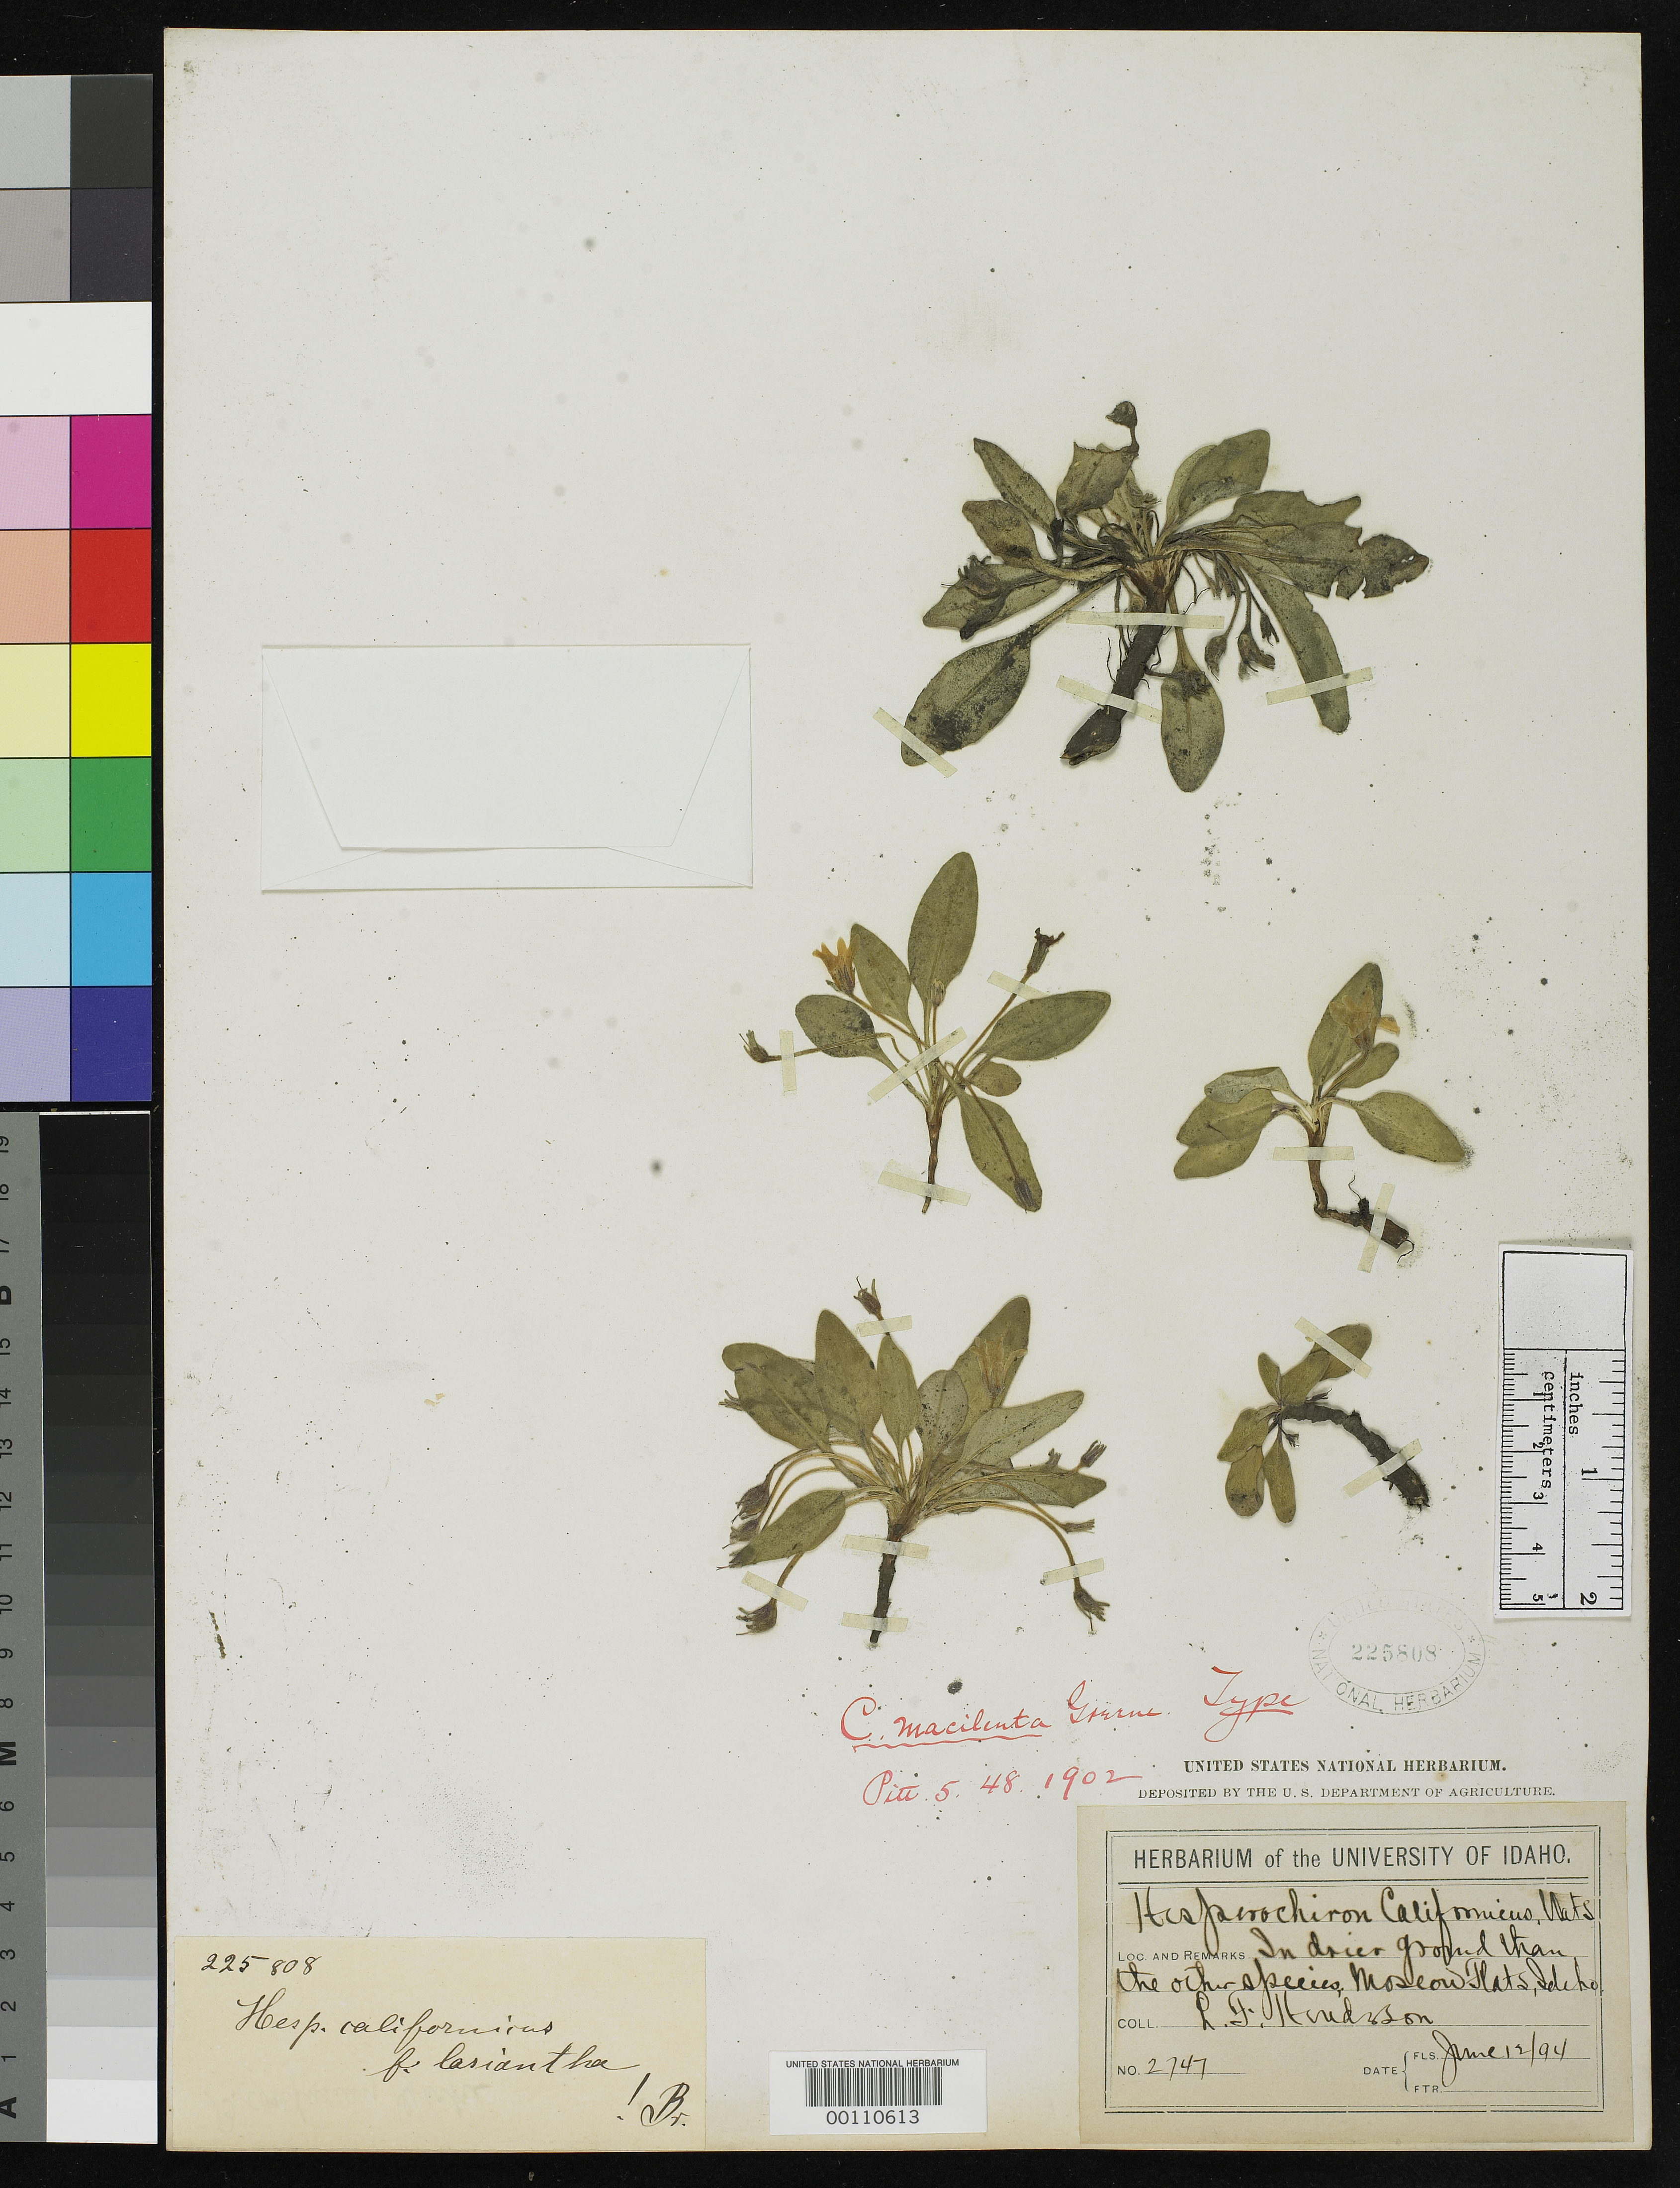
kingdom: Plantae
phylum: Tracheophyta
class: Magnoliopsida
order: Boraginales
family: Hydrophyllaceae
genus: Capnorea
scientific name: Capnorea macilenta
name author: Greene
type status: Holotype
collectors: L. F. Henderson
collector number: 2747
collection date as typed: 12 Jun 1894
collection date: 1894-06-12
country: United States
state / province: Idaho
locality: Moscow Flats.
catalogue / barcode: US 225808